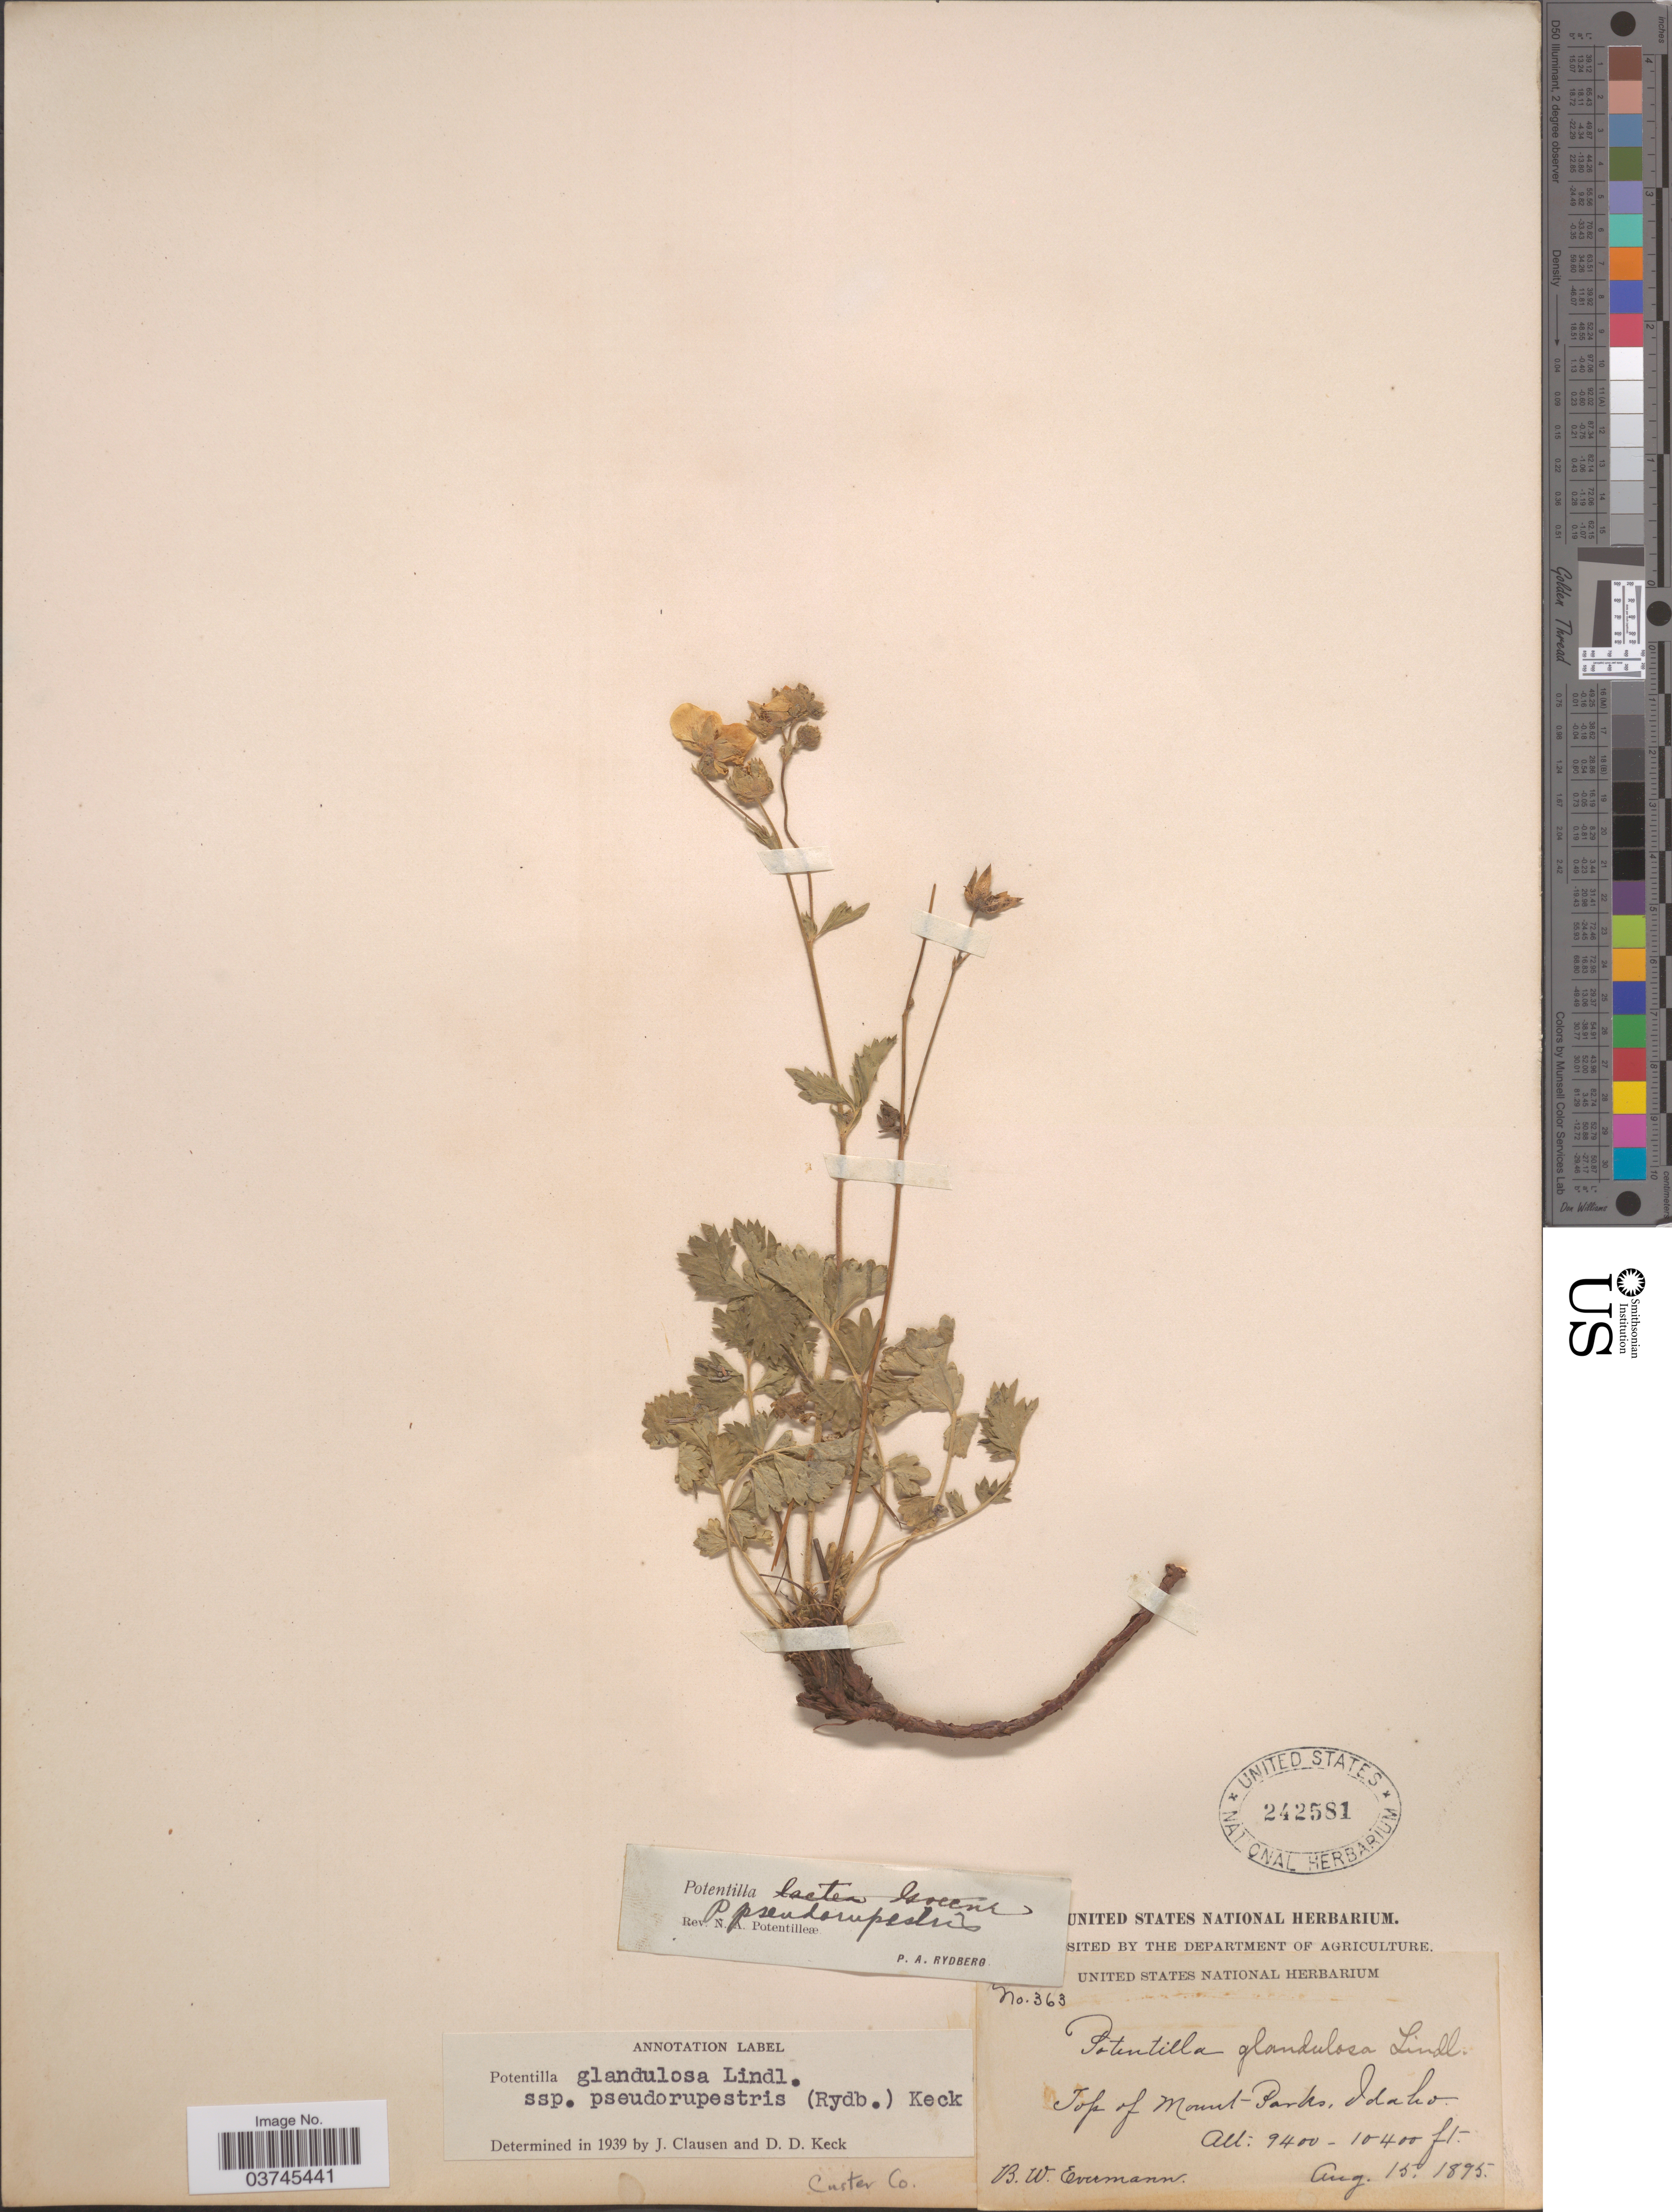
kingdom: Plantae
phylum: Tracheophyta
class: Magnoliopsida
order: Rosales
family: Rosaceae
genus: Drymocallis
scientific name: Drymocallis pseudorupestris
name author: (Rydb.) Rydb.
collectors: B. W. Evermann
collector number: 363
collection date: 1895-08-15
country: United States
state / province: Idaho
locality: Top of Mount Parks.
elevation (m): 2865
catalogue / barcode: US 242581